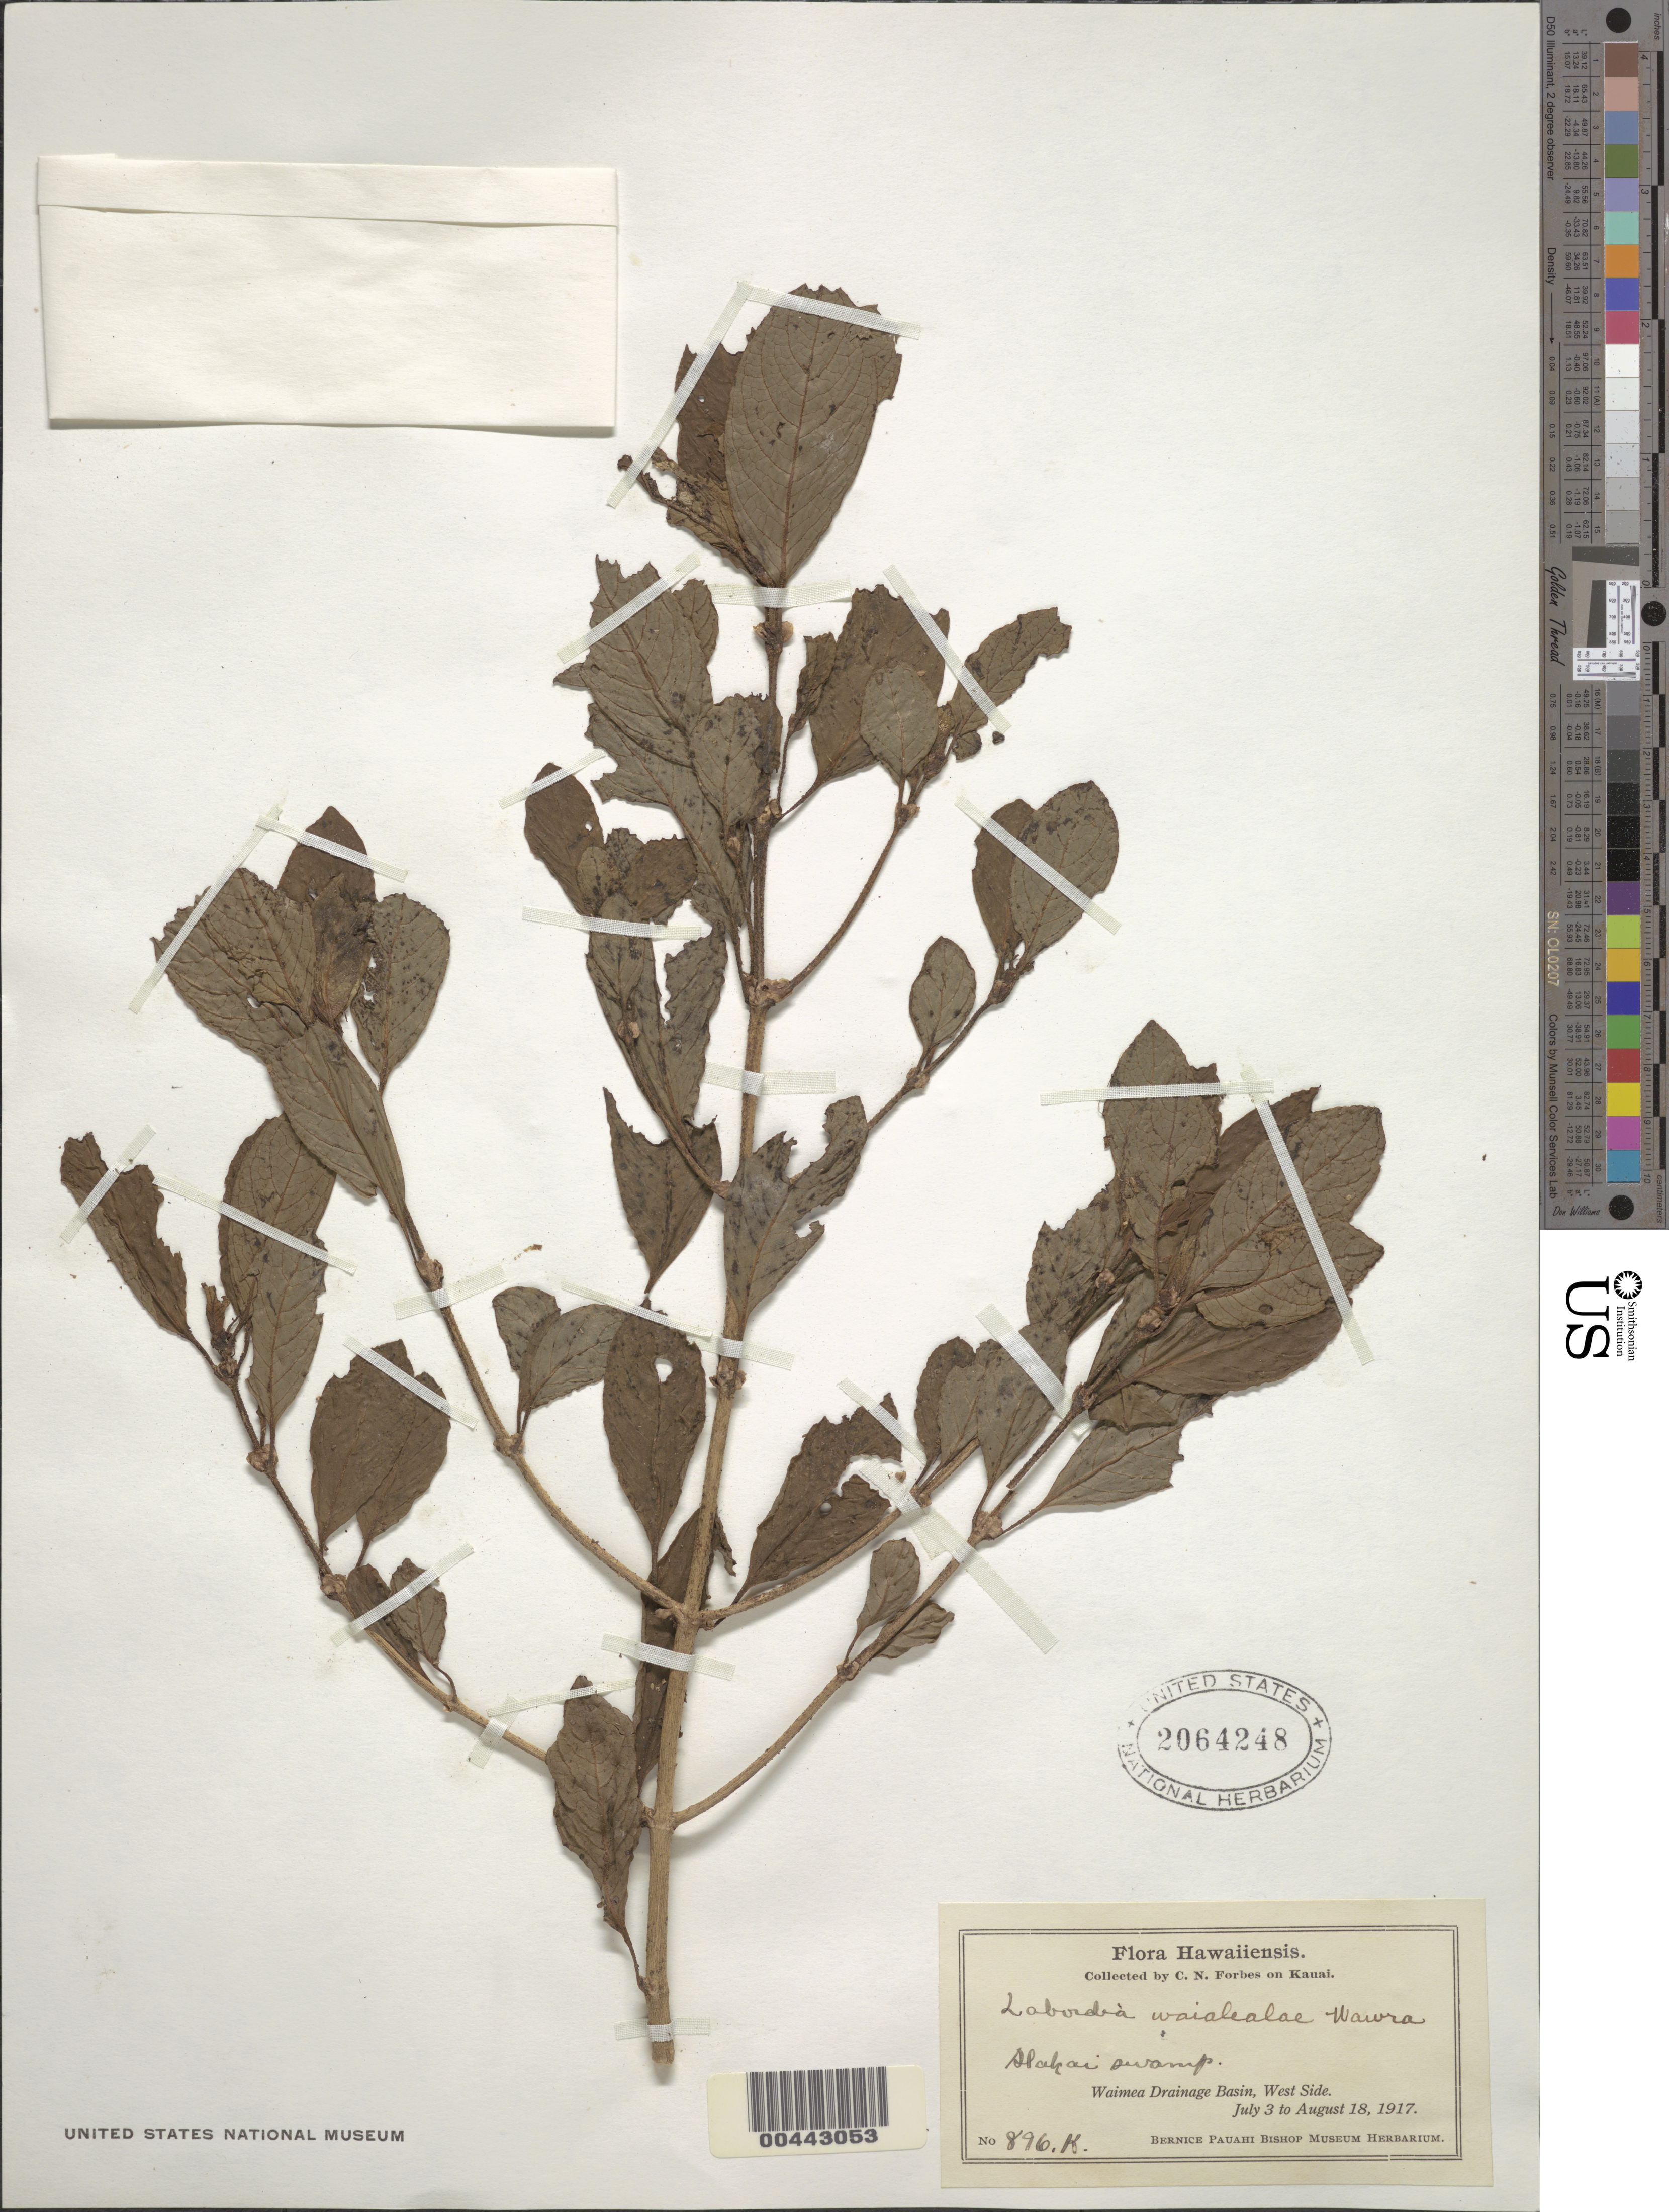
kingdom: Plantae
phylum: Tracheophyta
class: Magnoliopsida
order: Gentianales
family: Loganiaceae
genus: Geniostoma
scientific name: Geniostoma waialealae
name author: (Wawra) Byng & Christenh.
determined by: Wagner, W. L., (BOT), Smithsonian Institution - National Museum of Natural History (UNITED STATES)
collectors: C. N. Forbes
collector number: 896.K.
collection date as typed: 3 Jul 1917 to 18 Aug 1917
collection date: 1917-07-03/1917-08-18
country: United States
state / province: Hawaii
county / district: Kauai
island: Kaua'i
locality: Alakai Swamp, Waimea Drainage Basin, West Side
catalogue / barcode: US 2064248